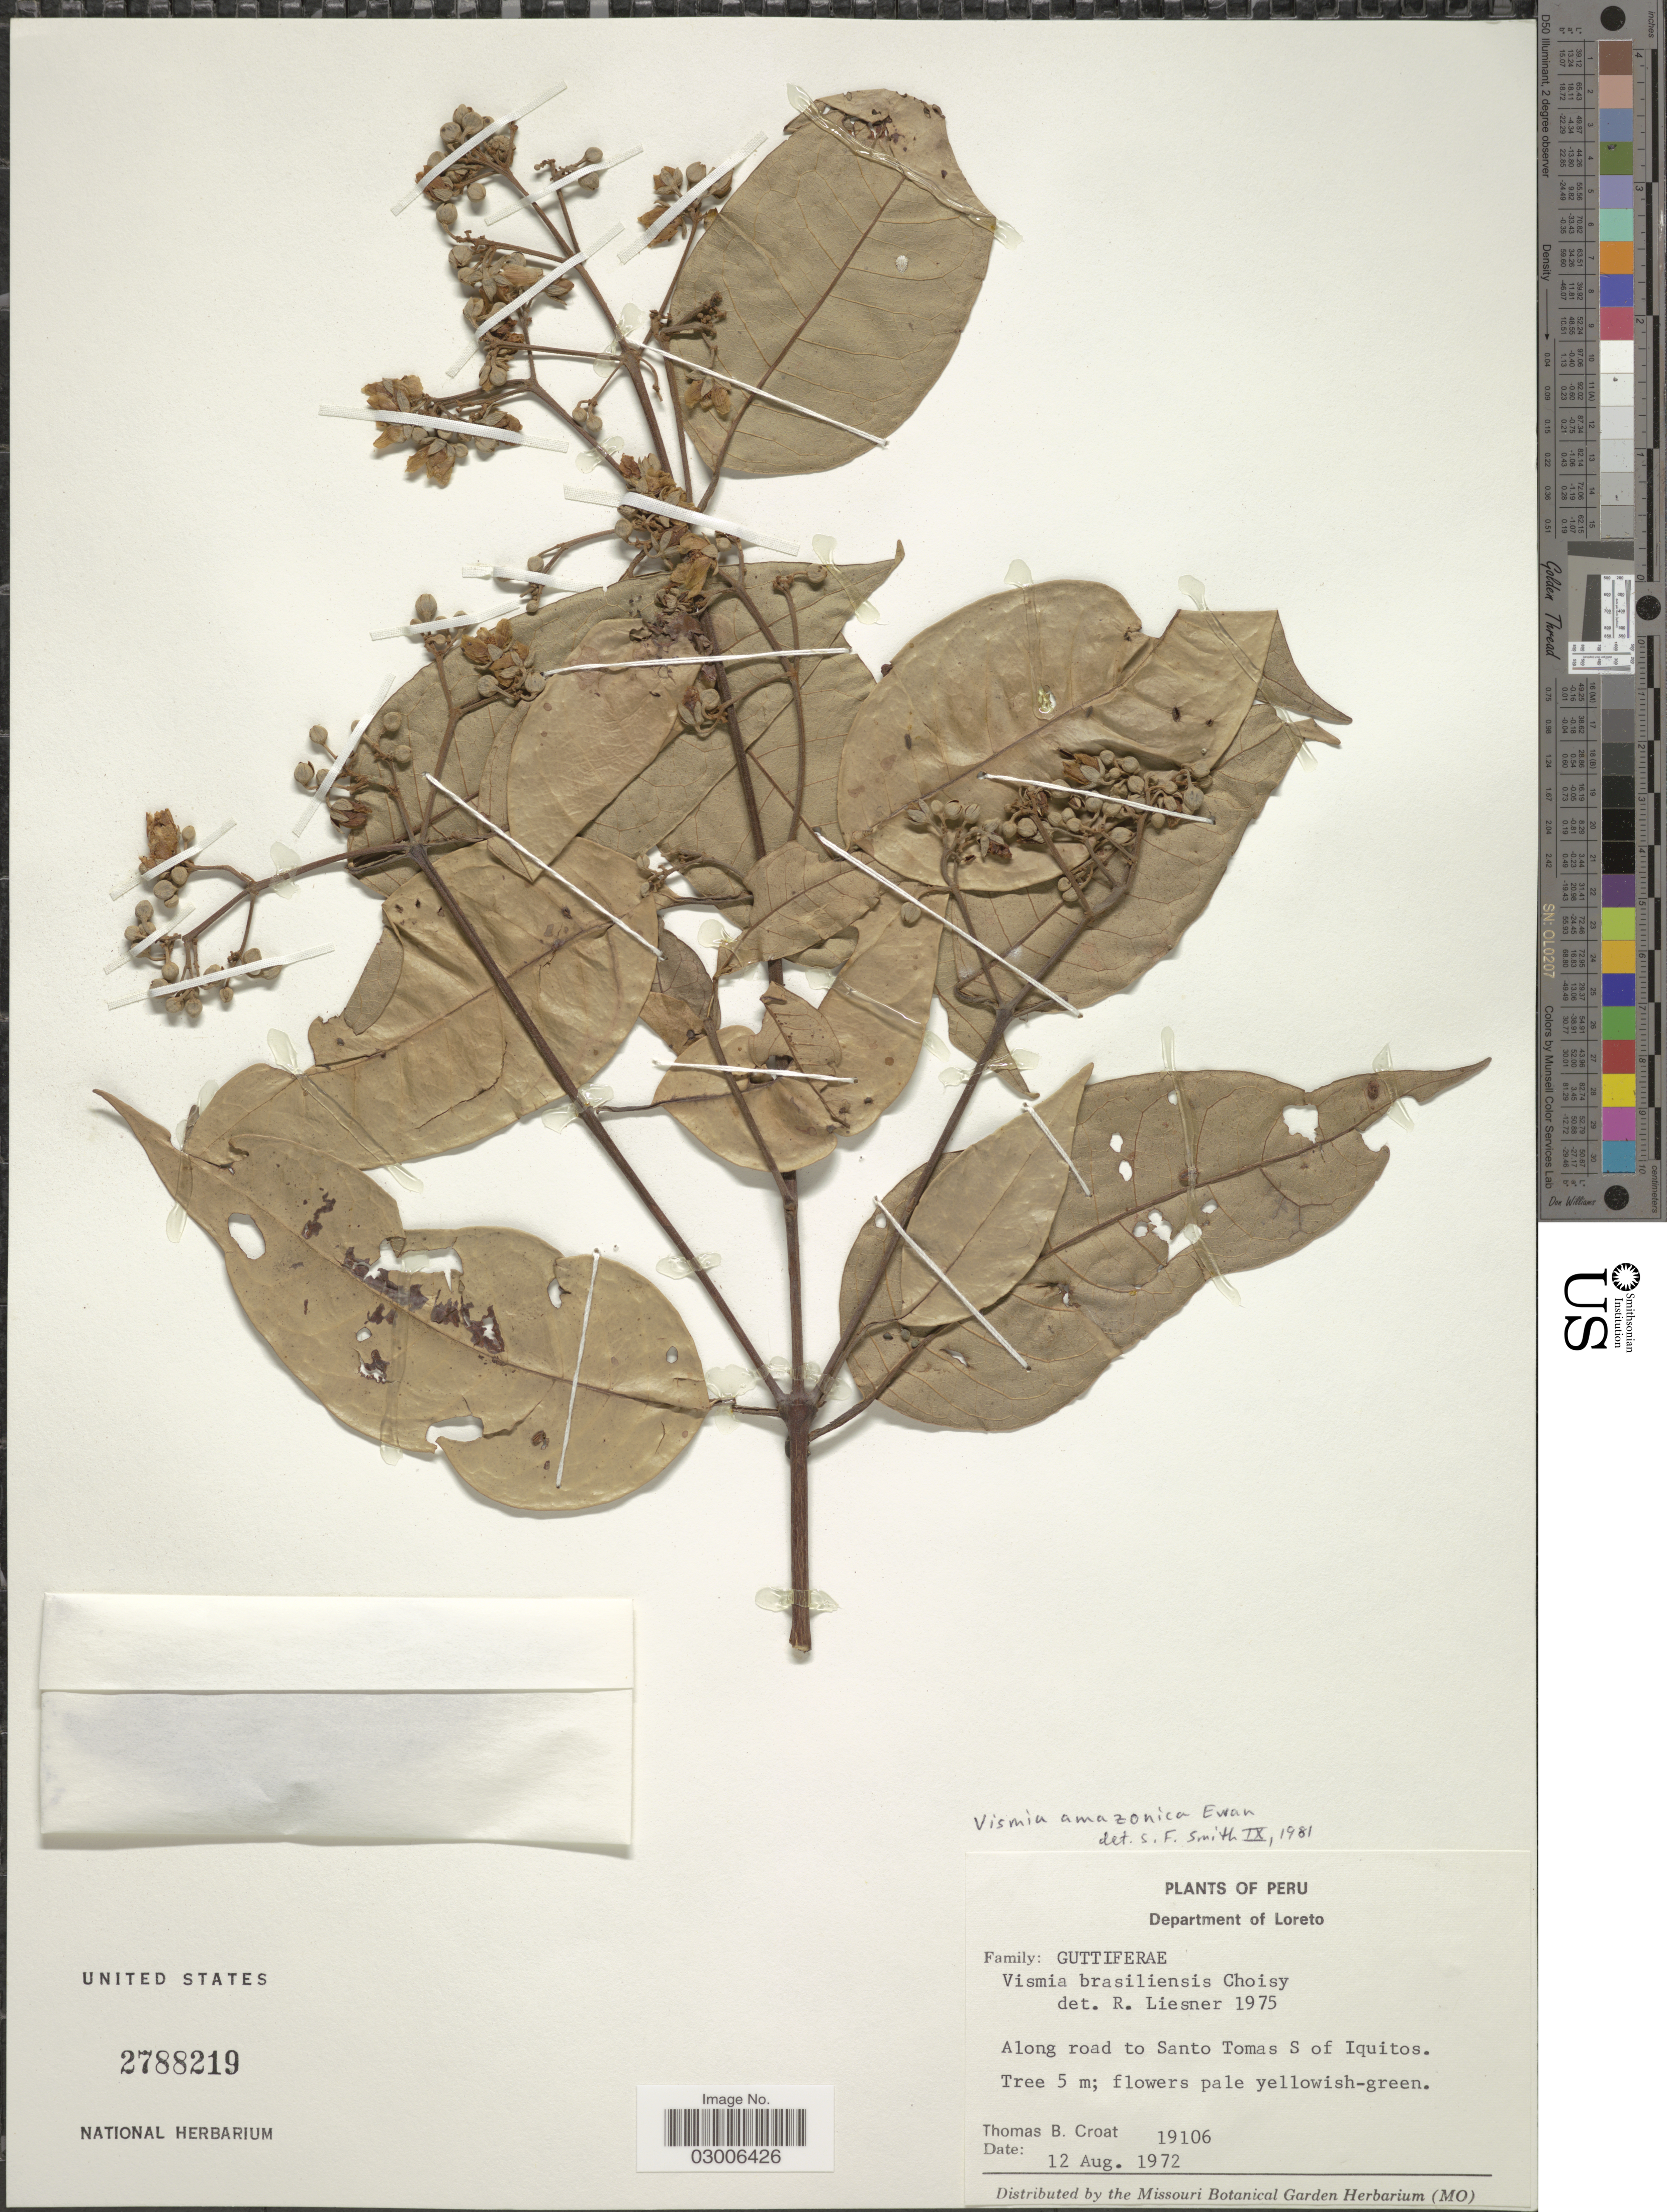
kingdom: Plantae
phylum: Tracheophyta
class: Magnoliopsida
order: Malpighiales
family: Hypericaceae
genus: Vismia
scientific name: Vismia amazonica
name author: Ewan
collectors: T. B. Croat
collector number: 19106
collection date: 1972-08-12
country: Peru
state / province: Loreto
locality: Department of Loreto. Along road to Santo Tomas S of Iquitos.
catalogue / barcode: US 2788219